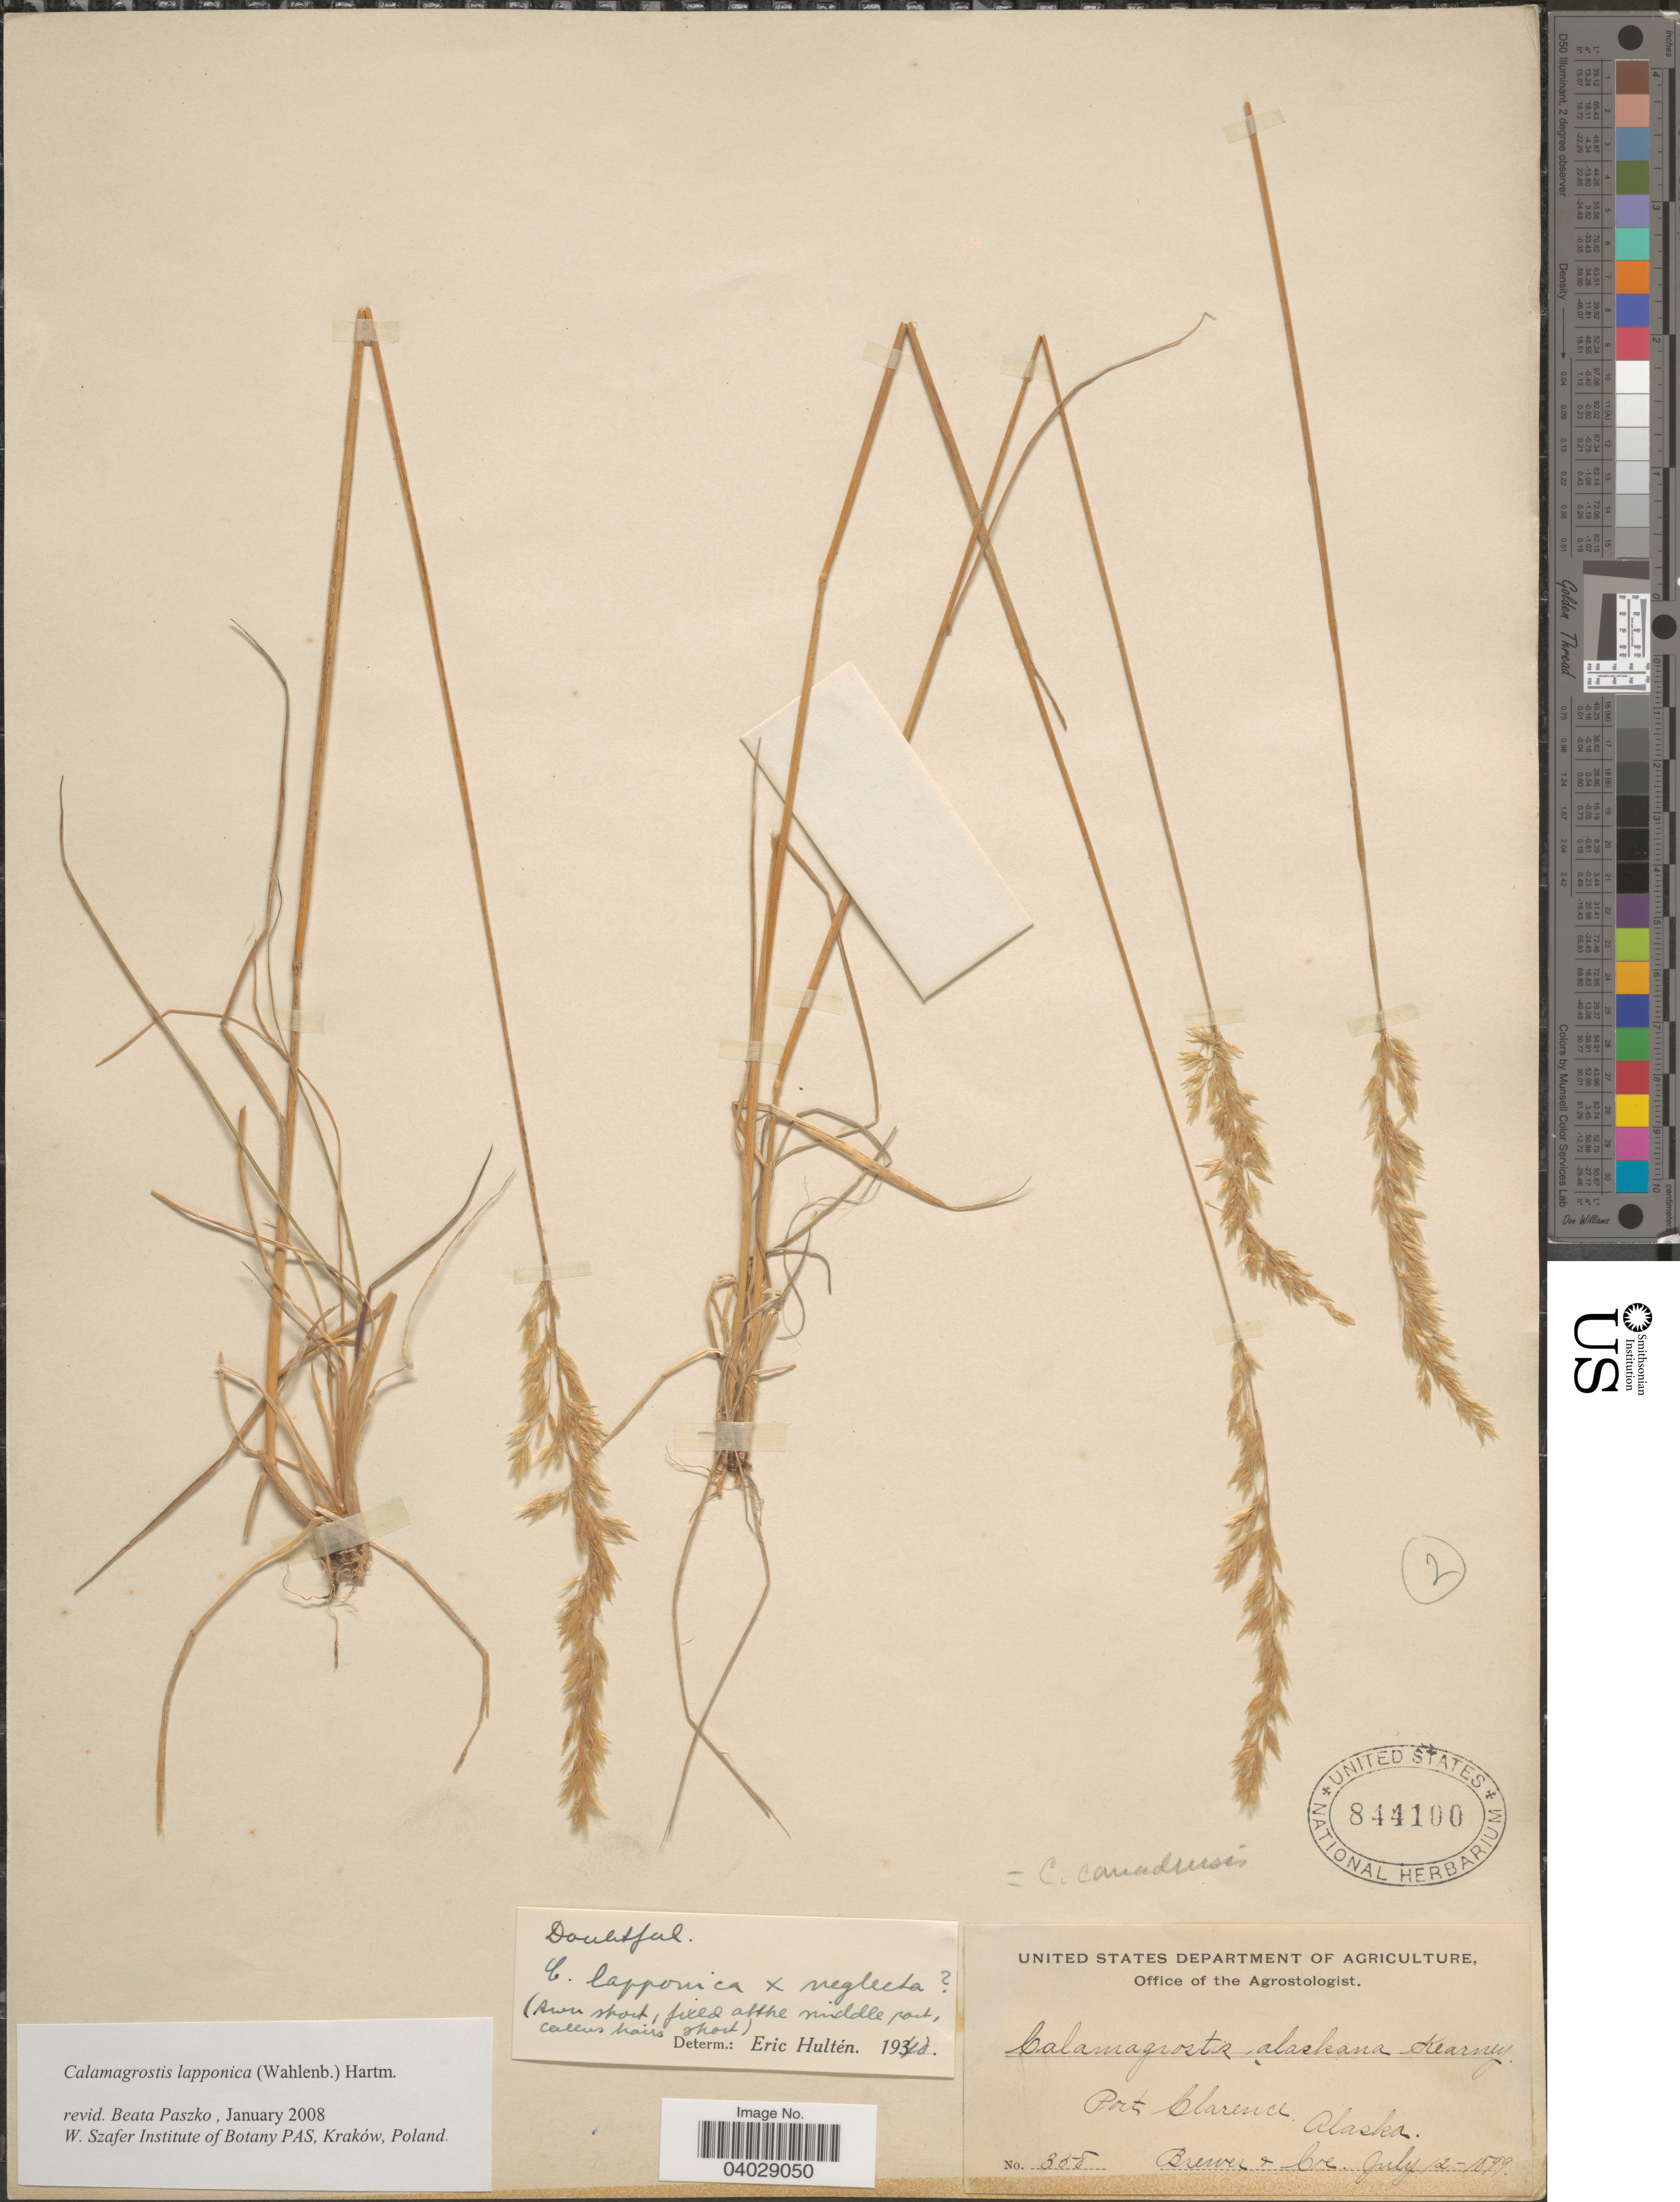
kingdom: Plantae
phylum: Tracheophyta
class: Liliopsida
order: Poales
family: Poaceae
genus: Calamagrostis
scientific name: Calamagrostis lapponica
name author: (Wahlenb.) Hartm.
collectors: -. Brewer & Coe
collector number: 358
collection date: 1899-07-12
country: United States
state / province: Alaska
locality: Port Clarence.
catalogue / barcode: US 844100